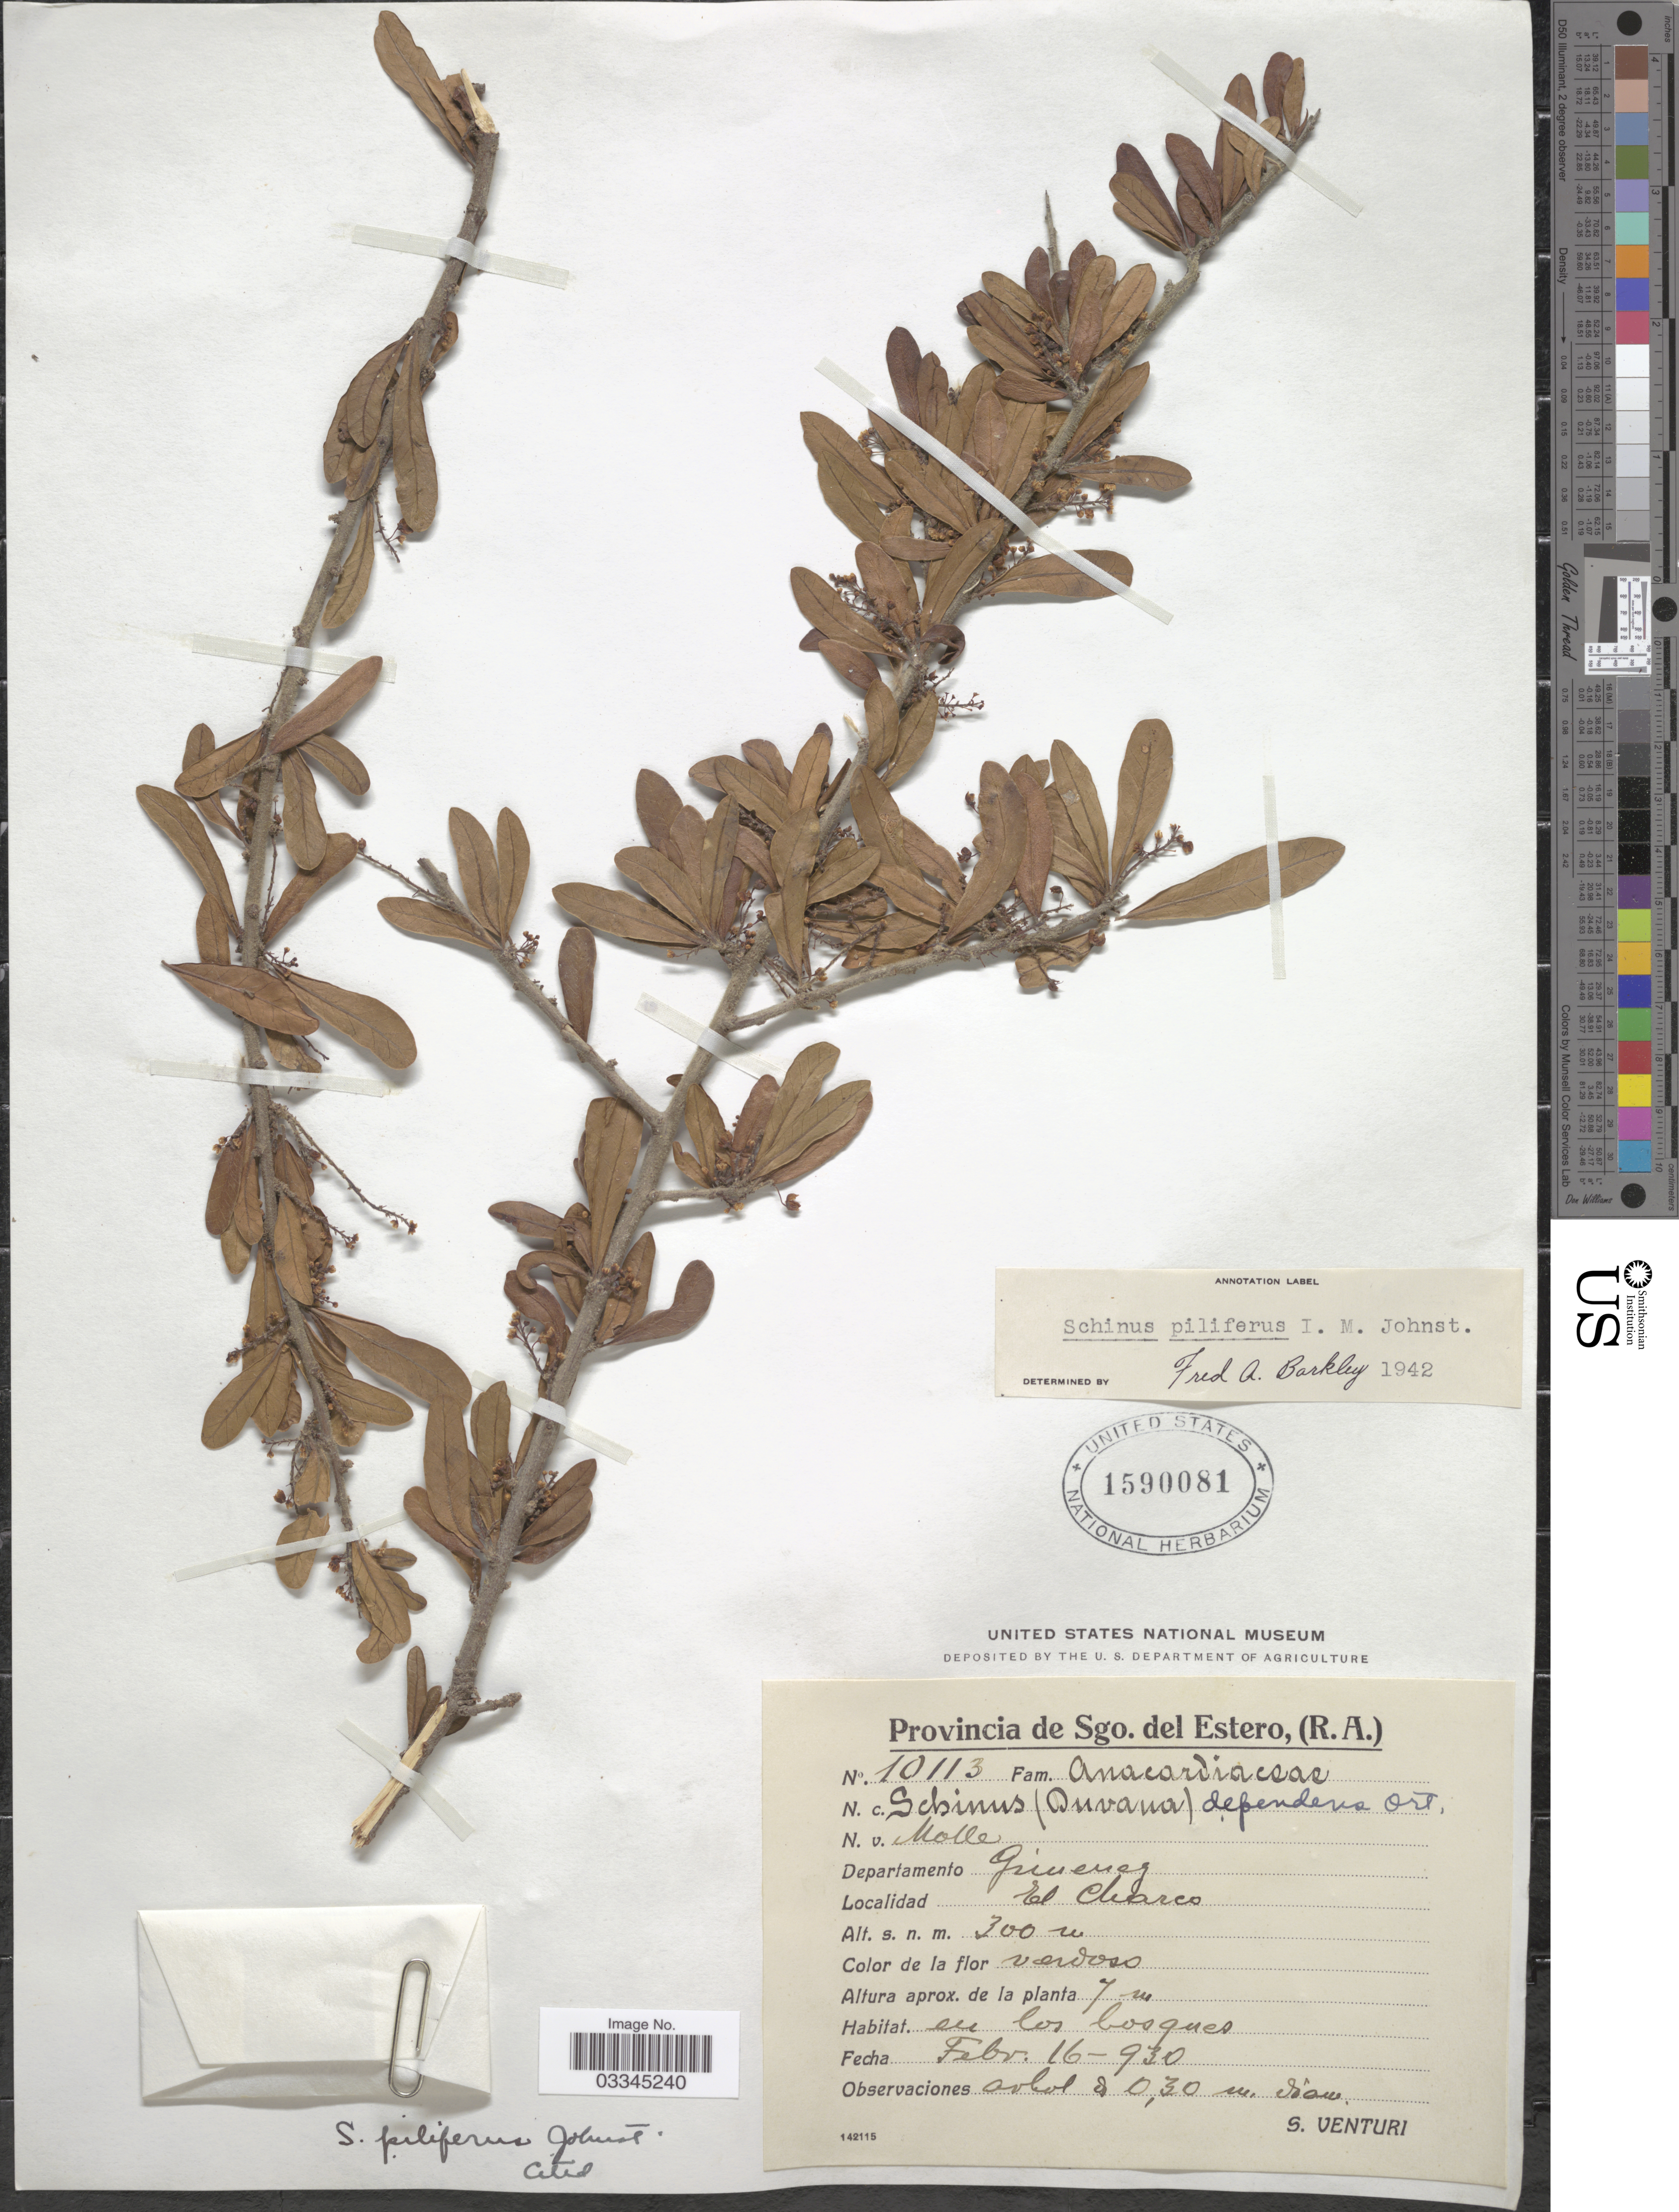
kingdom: Plantae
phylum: Tracheophyta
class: Magnoliopsida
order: Sapindales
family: Anacardiaceae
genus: Schinus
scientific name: Schinus pilifera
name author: I.M. Johnst.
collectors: S. Venturi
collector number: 10113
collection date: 1930-02-16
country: Argentina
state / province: Santiago del Estero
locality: Departamento Jimenez, El Charco.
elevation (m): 300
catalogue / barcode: US 1590081